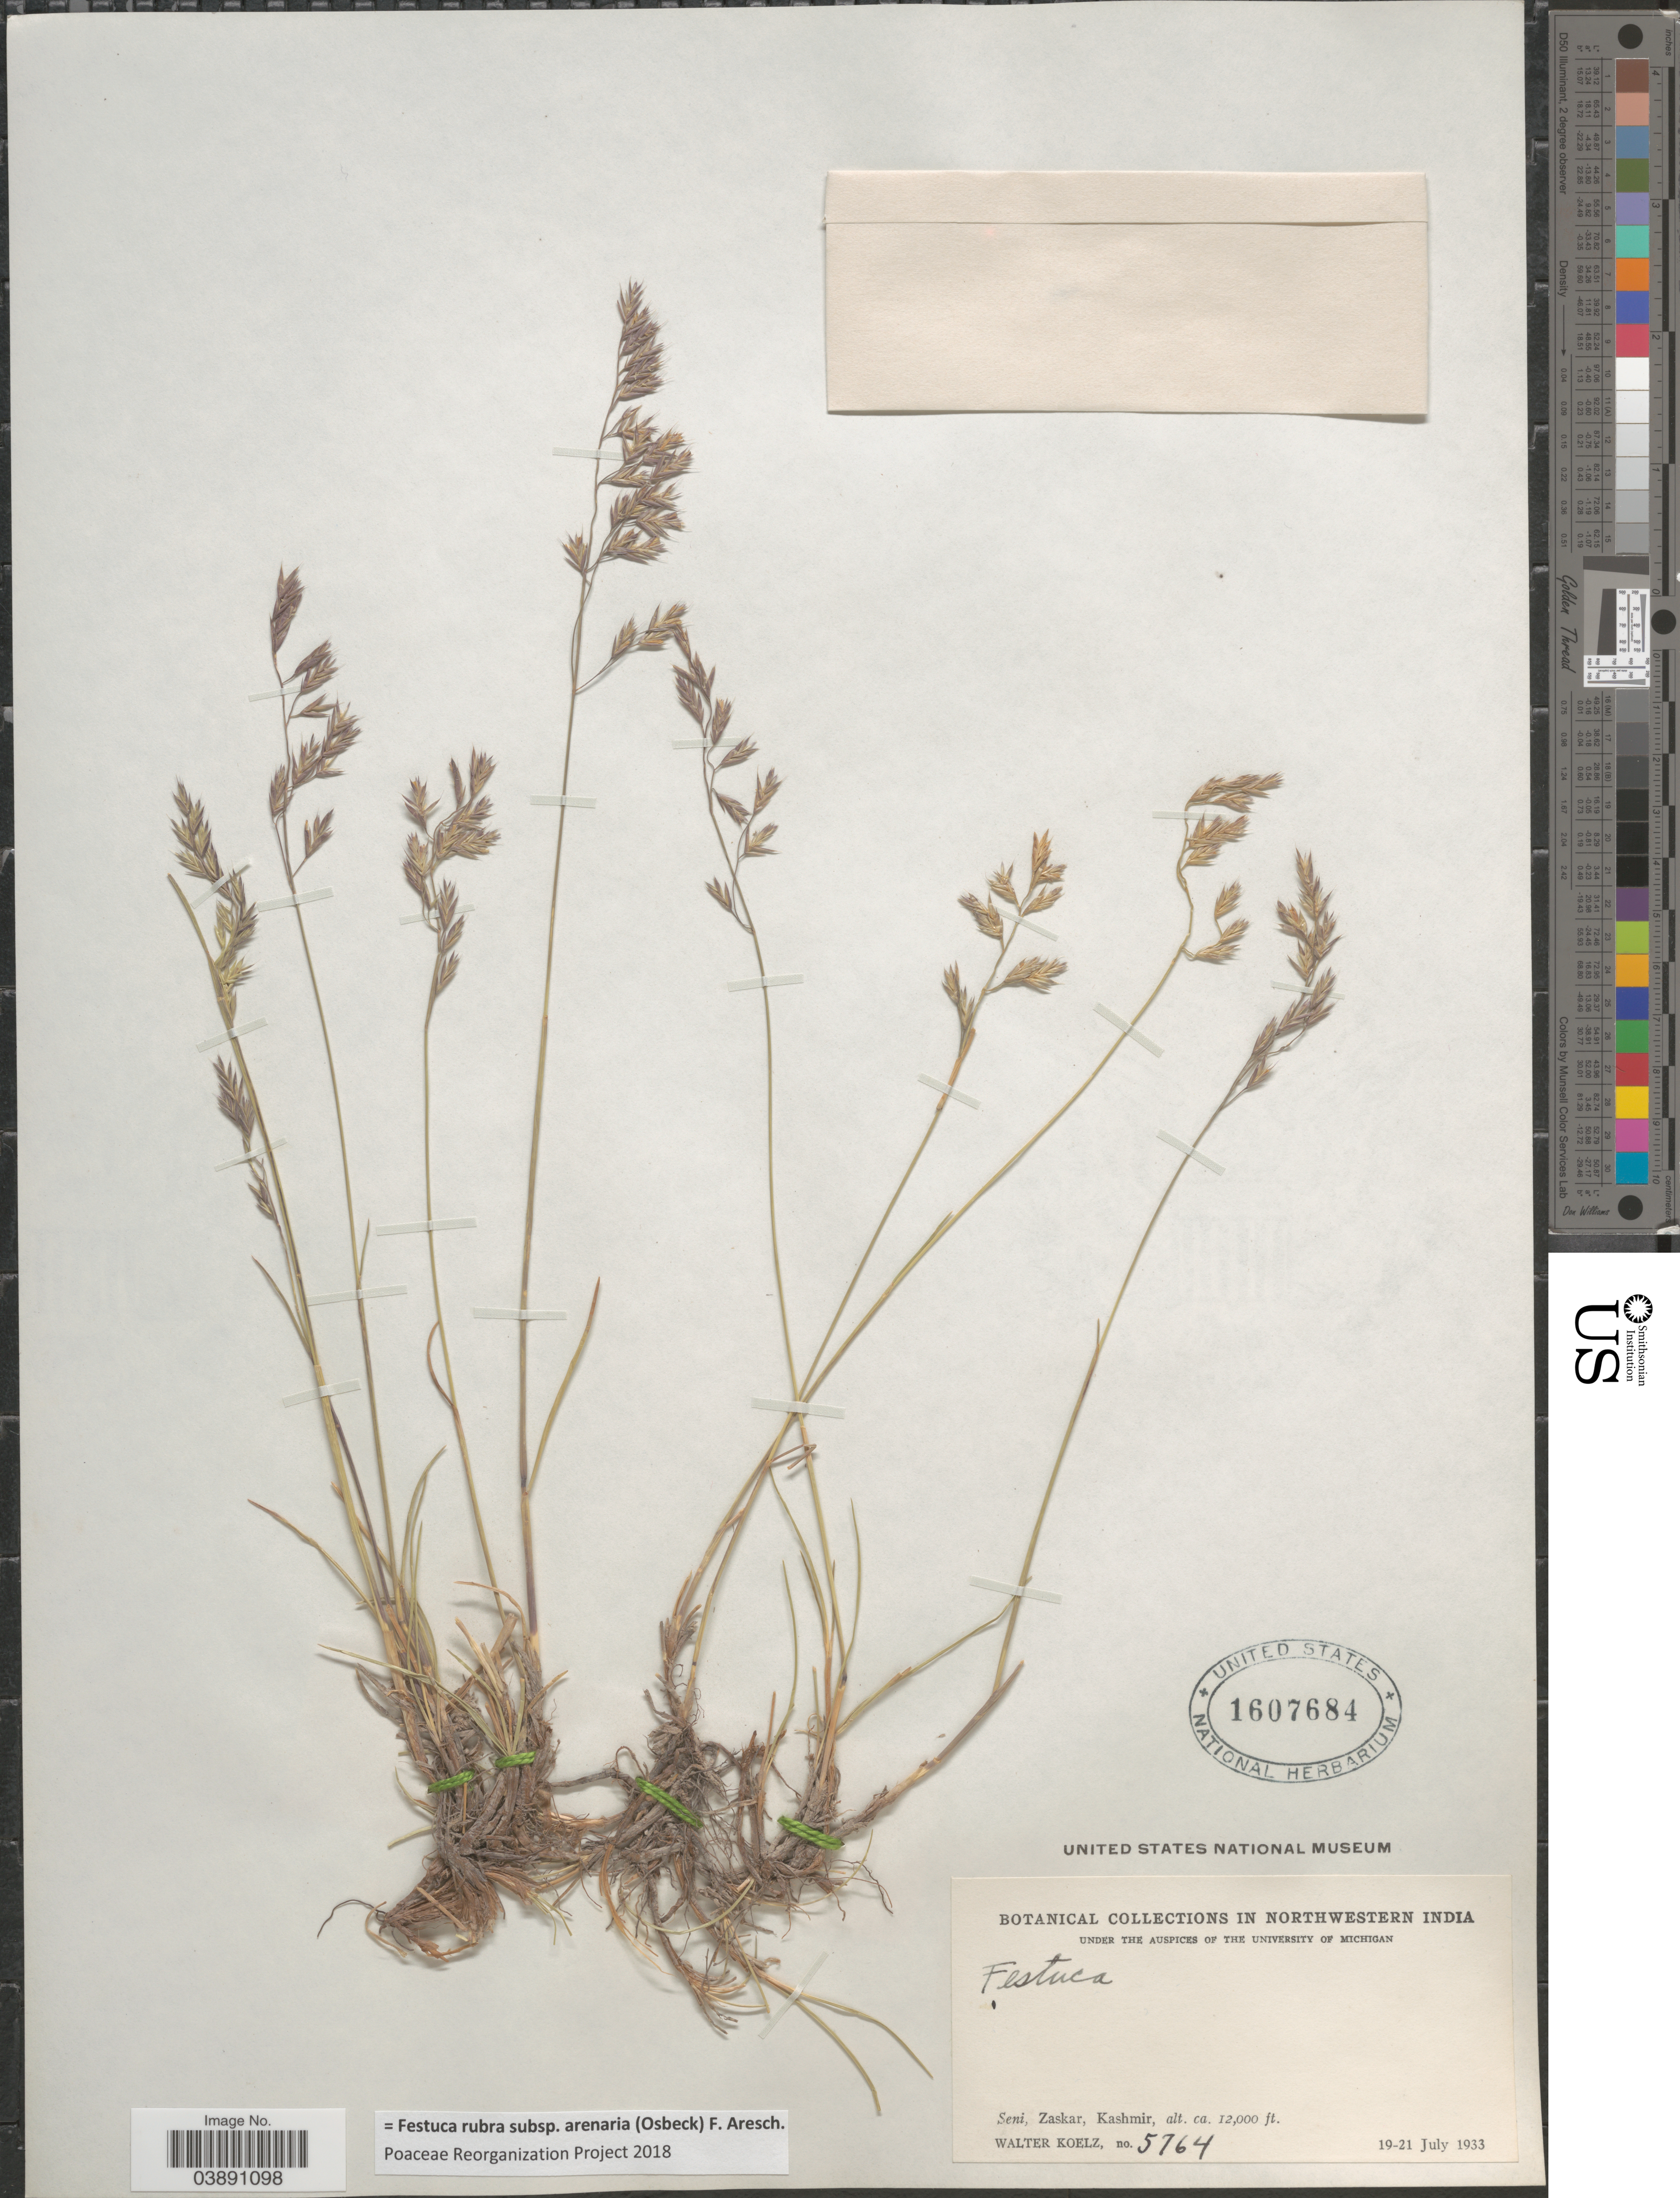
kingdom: Plantae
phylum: Tracheophyta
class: Liliopsida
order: Poales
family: Poaceae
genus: Festuca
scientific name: Festuca rubra subsp. arenaria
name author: (Osbeck) F. Aresch.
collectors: W. N. Koelz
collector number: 5764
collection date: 1933-07-19/1933-07-21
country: India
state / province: Jammu and Kashmir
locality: In Northwestern India. Seni, Zaskar, Kashmir.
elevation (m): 3658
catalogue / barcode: US 1607684